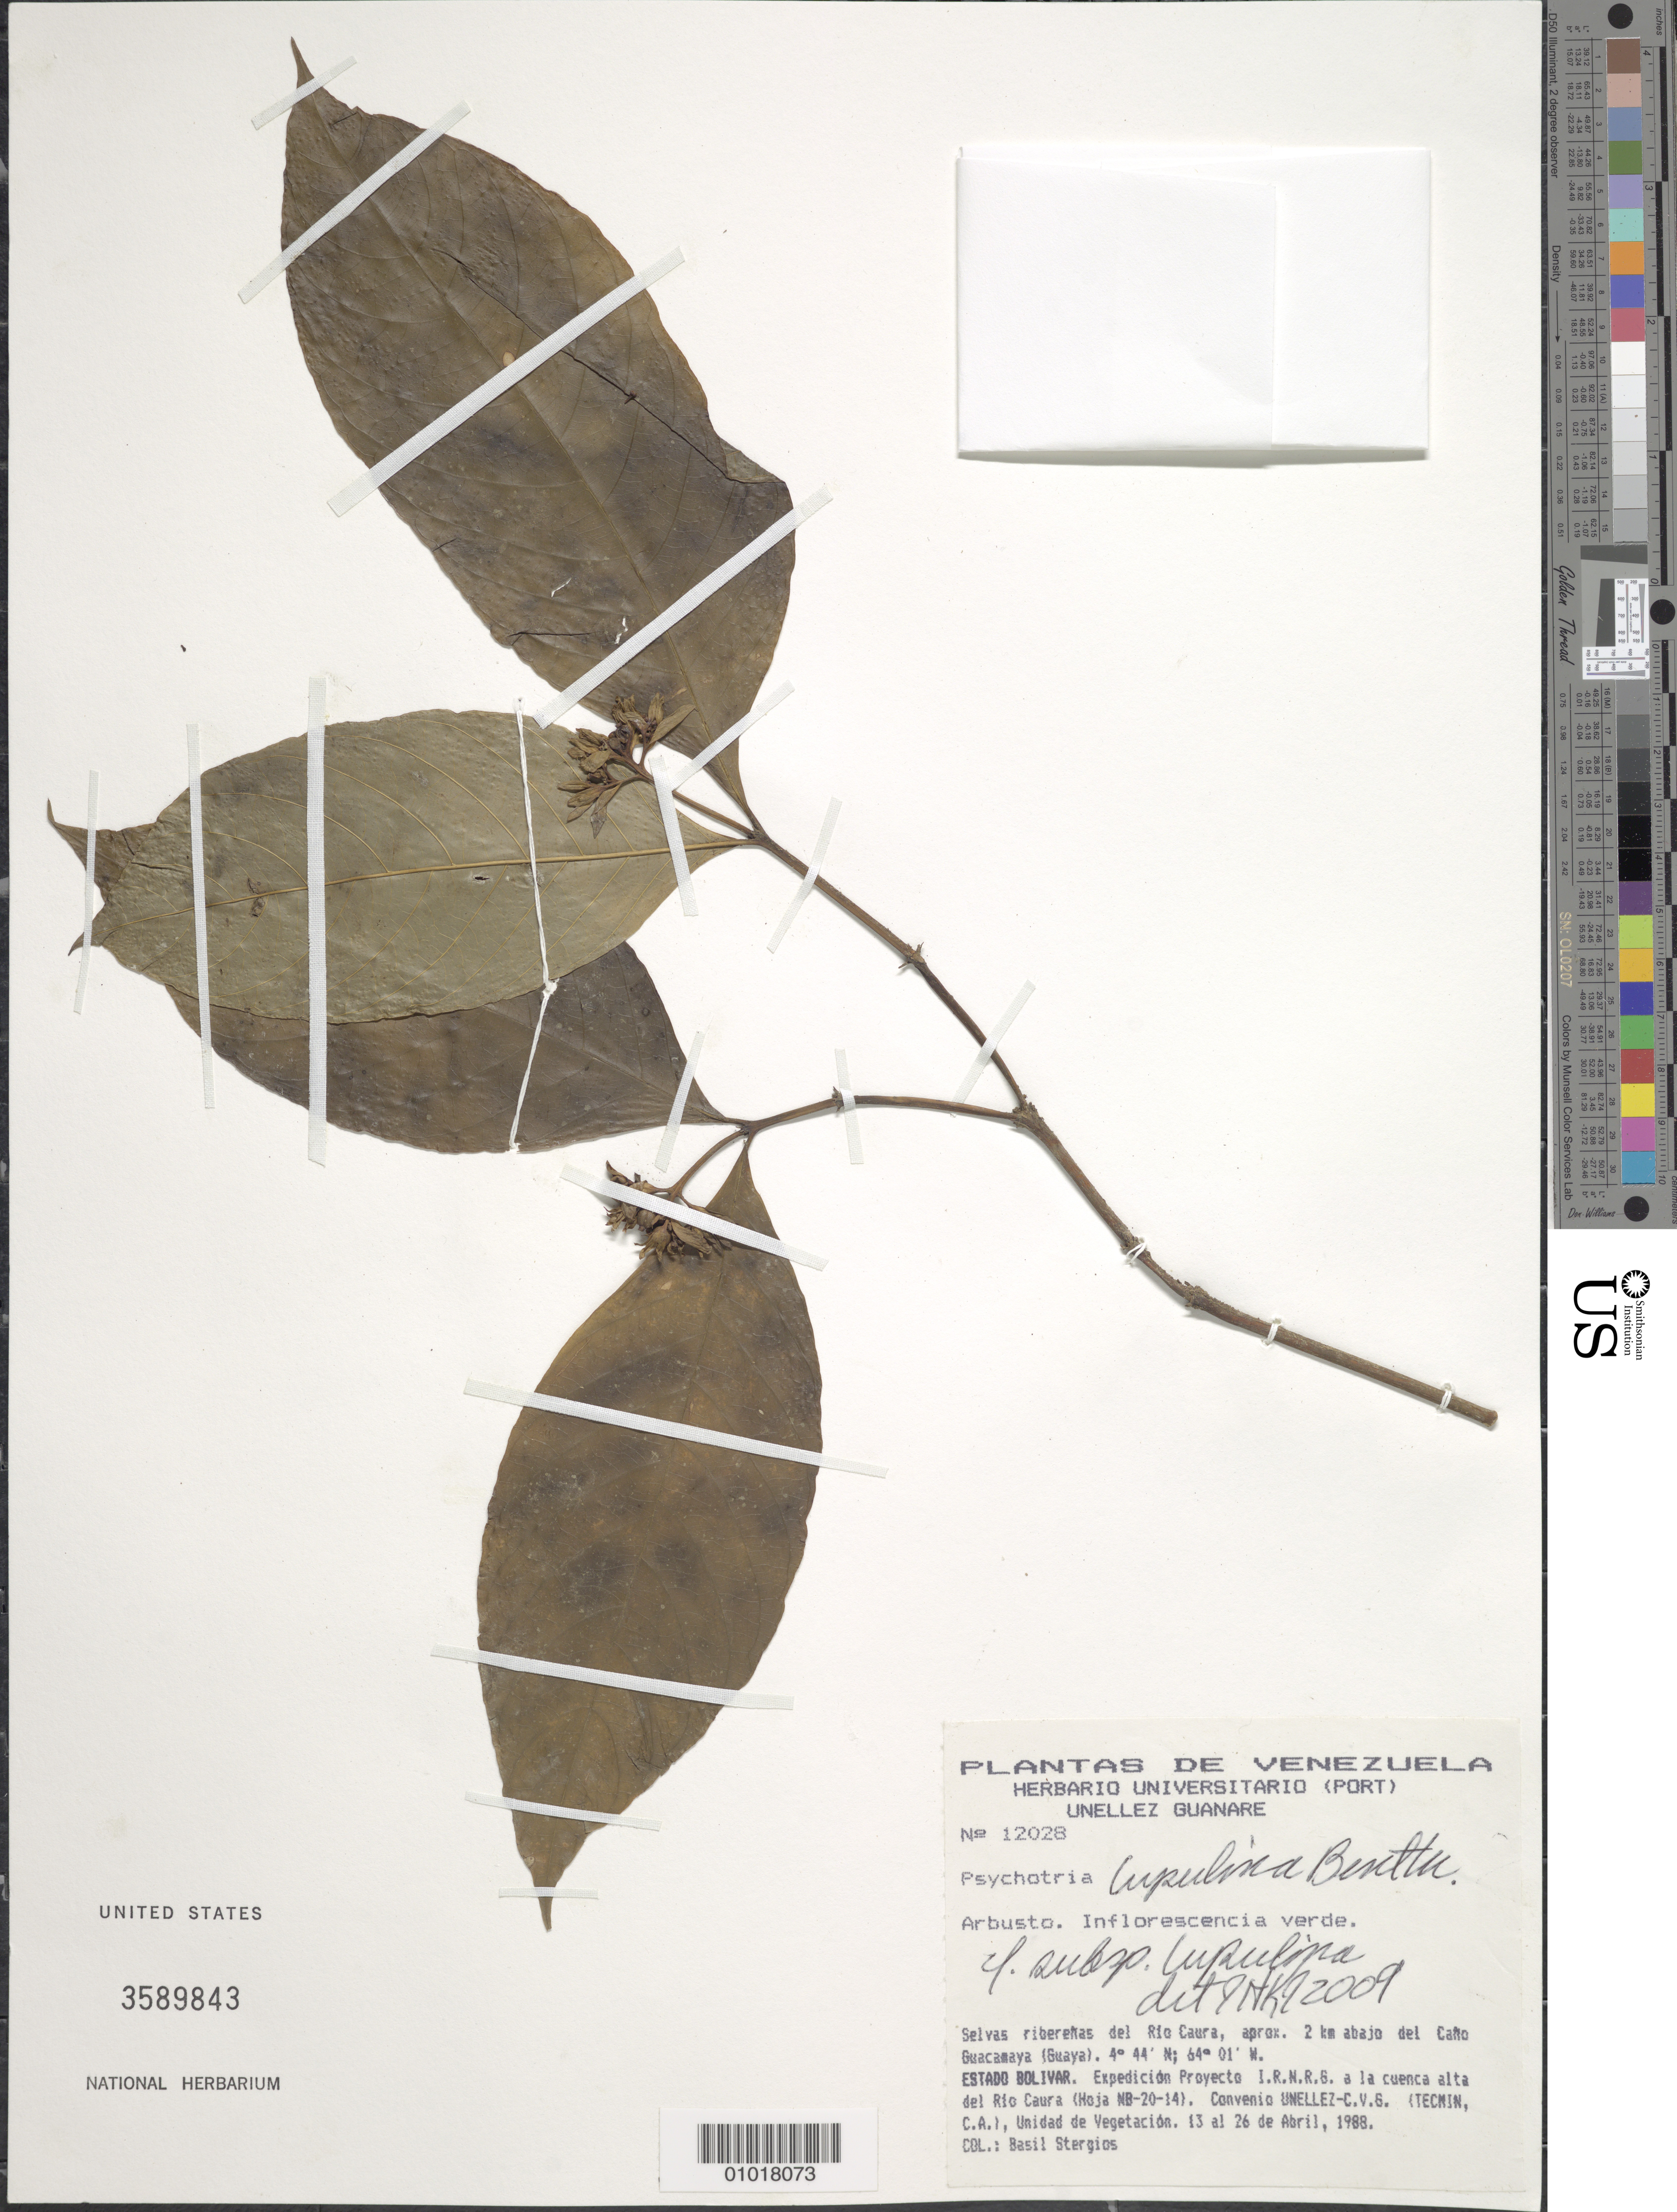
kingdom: Plantae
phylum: Tracheophyta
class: Magnoliopsida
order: Gentianales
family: Rubiaceae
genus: Psychotria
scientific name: Psychotria lupulina subsp. lupulina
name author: Benth.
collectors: B. G. Stergios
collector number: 12028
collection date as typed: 13-Apr-88 to 26-Apr-88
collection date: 1988-04-13/1988-04-26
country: Venezuela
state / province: Bolívar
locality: Rio Caura, aprox. 2 km abajo del Cano Guacamaya (Guaya)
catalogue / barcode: US 3589843